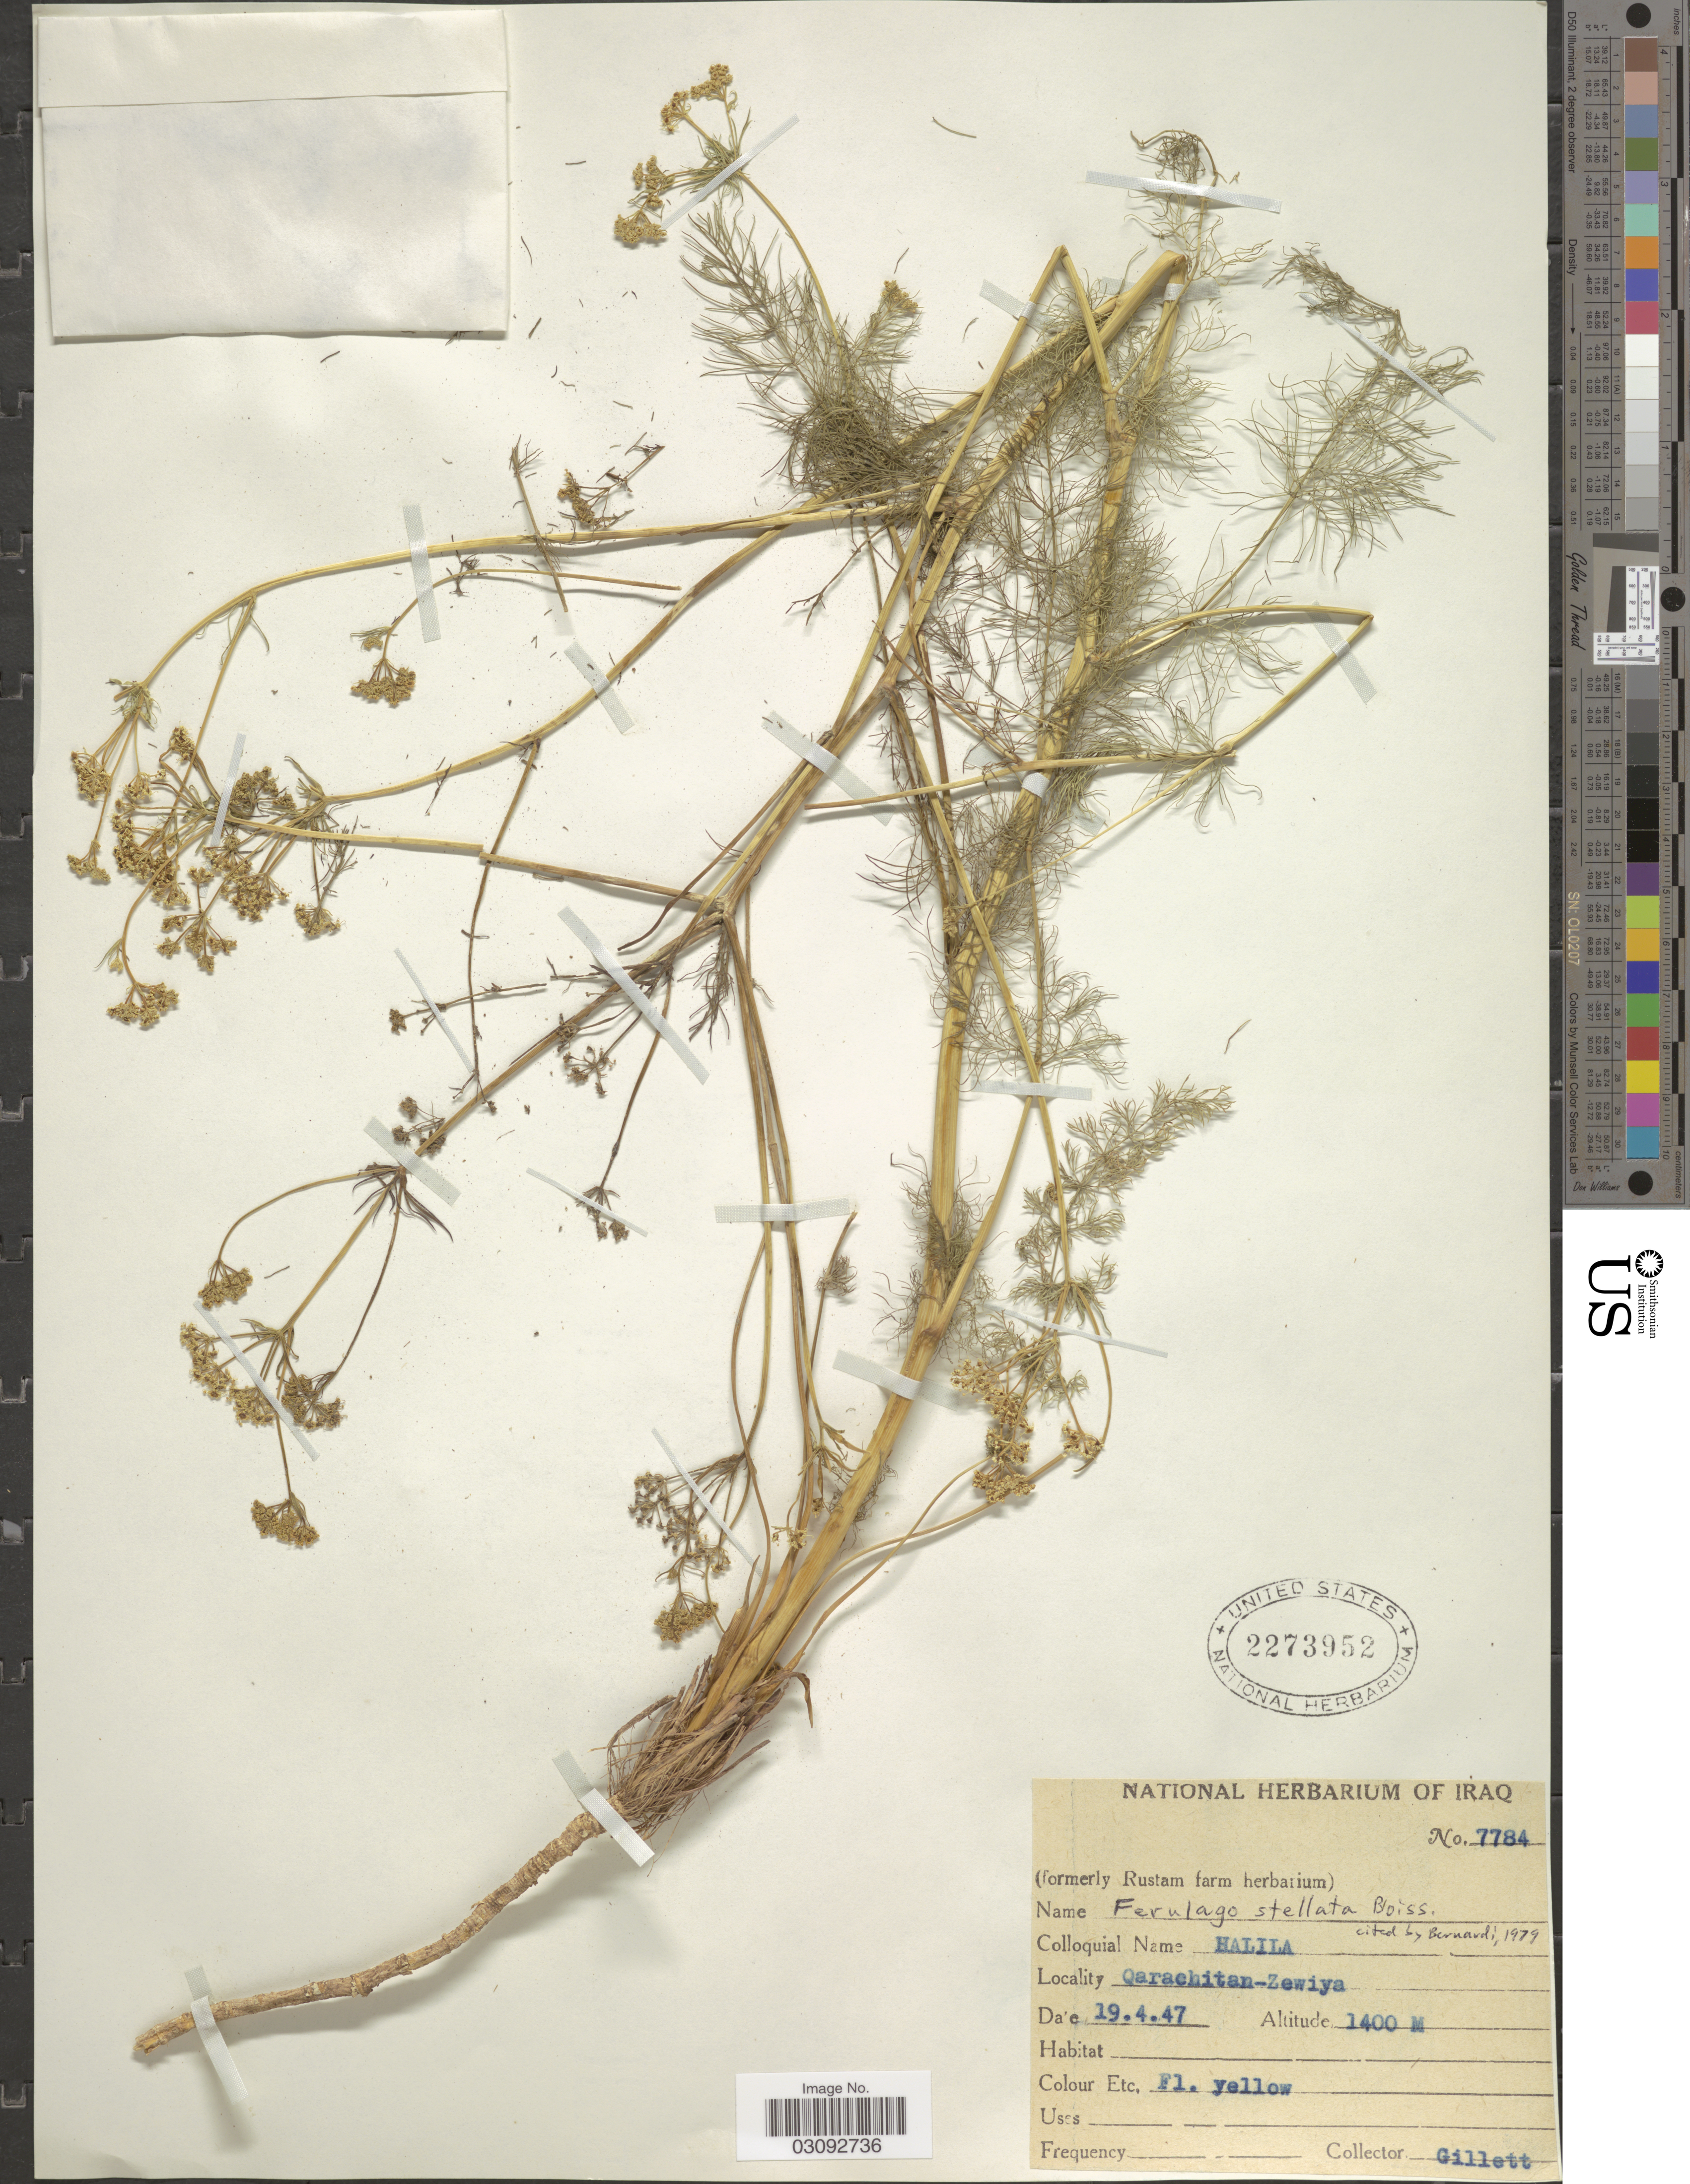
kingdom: Plantae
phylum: Tracheophyta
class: Magnoliopsida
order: Apiales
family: Apiaceae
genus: Ferulago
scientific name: Ferulago stellata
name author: Boiss.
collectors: Gillett, --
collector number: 7784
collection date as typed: Transcribed d/m/y: 19/4/47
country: Iraq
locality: Qarachitan - Zewiya.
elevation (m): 1400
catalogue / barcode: US 2273952